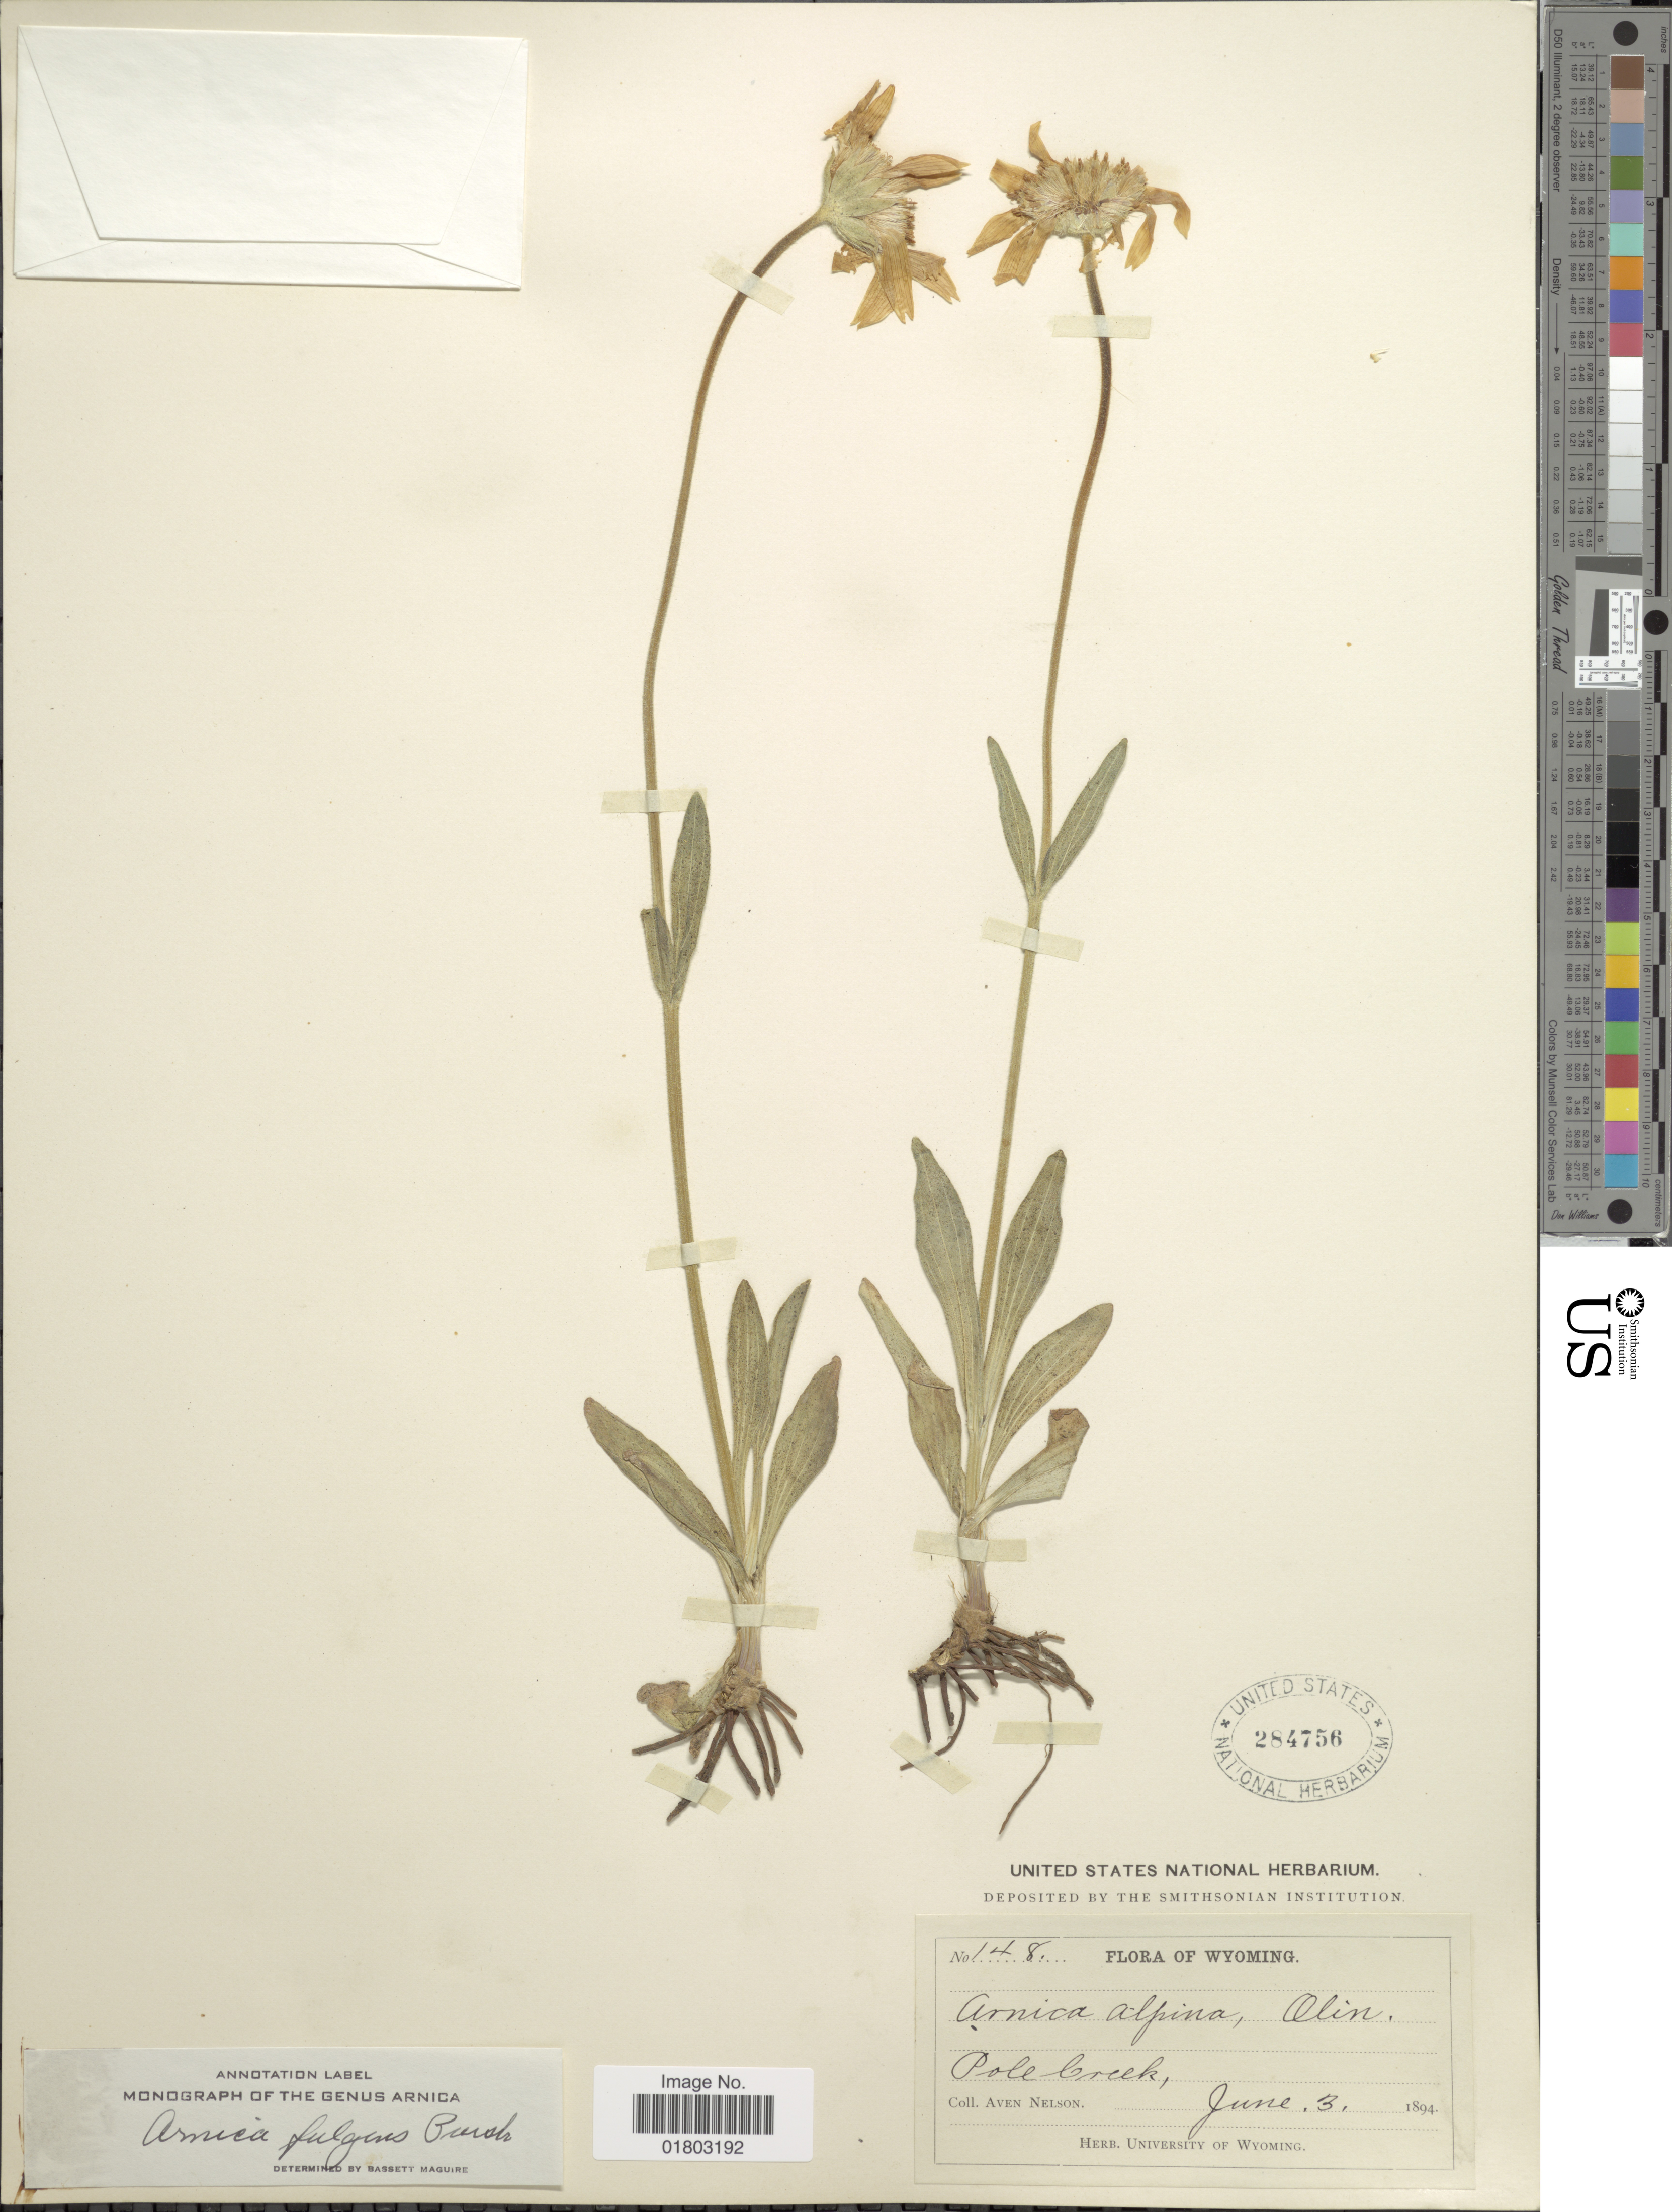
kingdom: Plantae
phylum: Tracheophyta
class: Magnoliopsida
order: Asterales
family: Asteraceae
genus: Arnica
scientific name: Arnica fulgens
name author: Pursh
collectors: A. Nelson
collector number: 148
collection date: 1894-06-03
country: United States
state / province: Wyoming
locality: Pole Creek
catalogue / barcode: US 284756